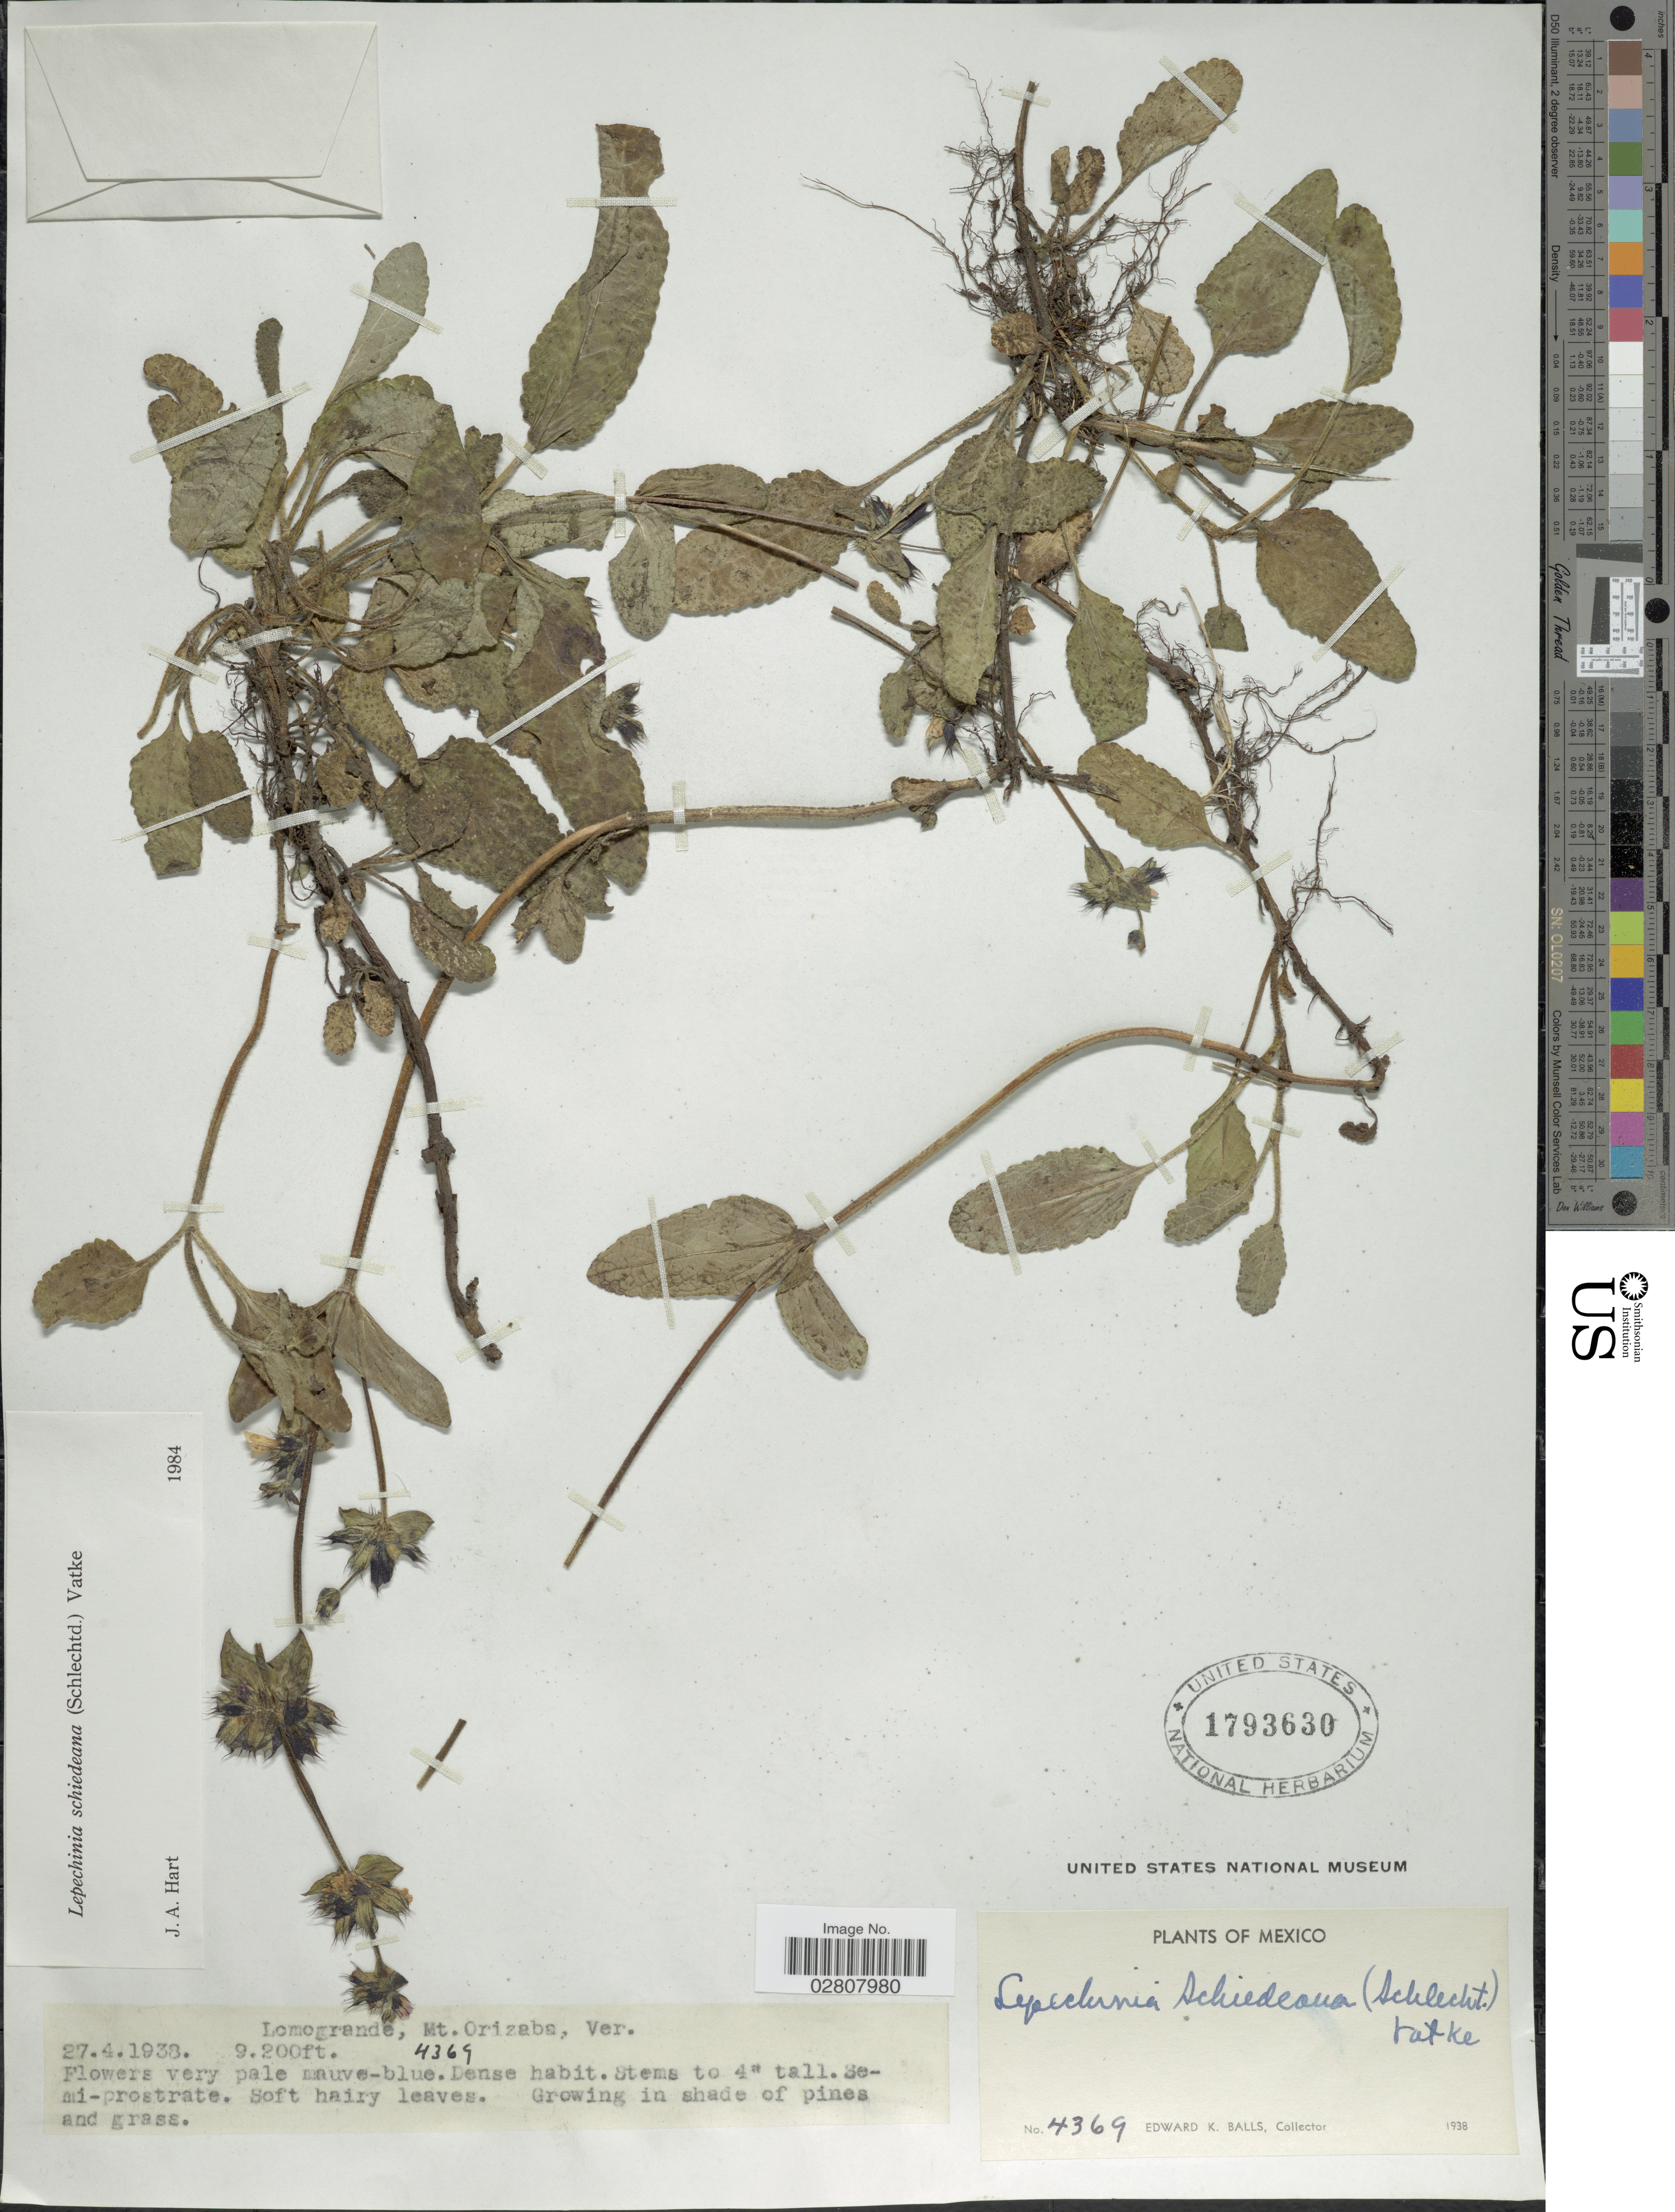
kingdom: Plantae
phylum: Tracheophyta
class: Magnoliopsida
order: Lamiales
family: Lamiaceae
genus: Lepechinia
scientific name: Lepechinia schiedeana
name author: (Schltdl.) Vatke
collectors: E. K. Balls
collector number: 4369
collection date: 1938-04-27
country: Mexico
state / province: Veracruz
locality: Lomogrande, Mt. Orizaba, Ver.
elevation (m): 2804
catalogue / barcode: US 1793630